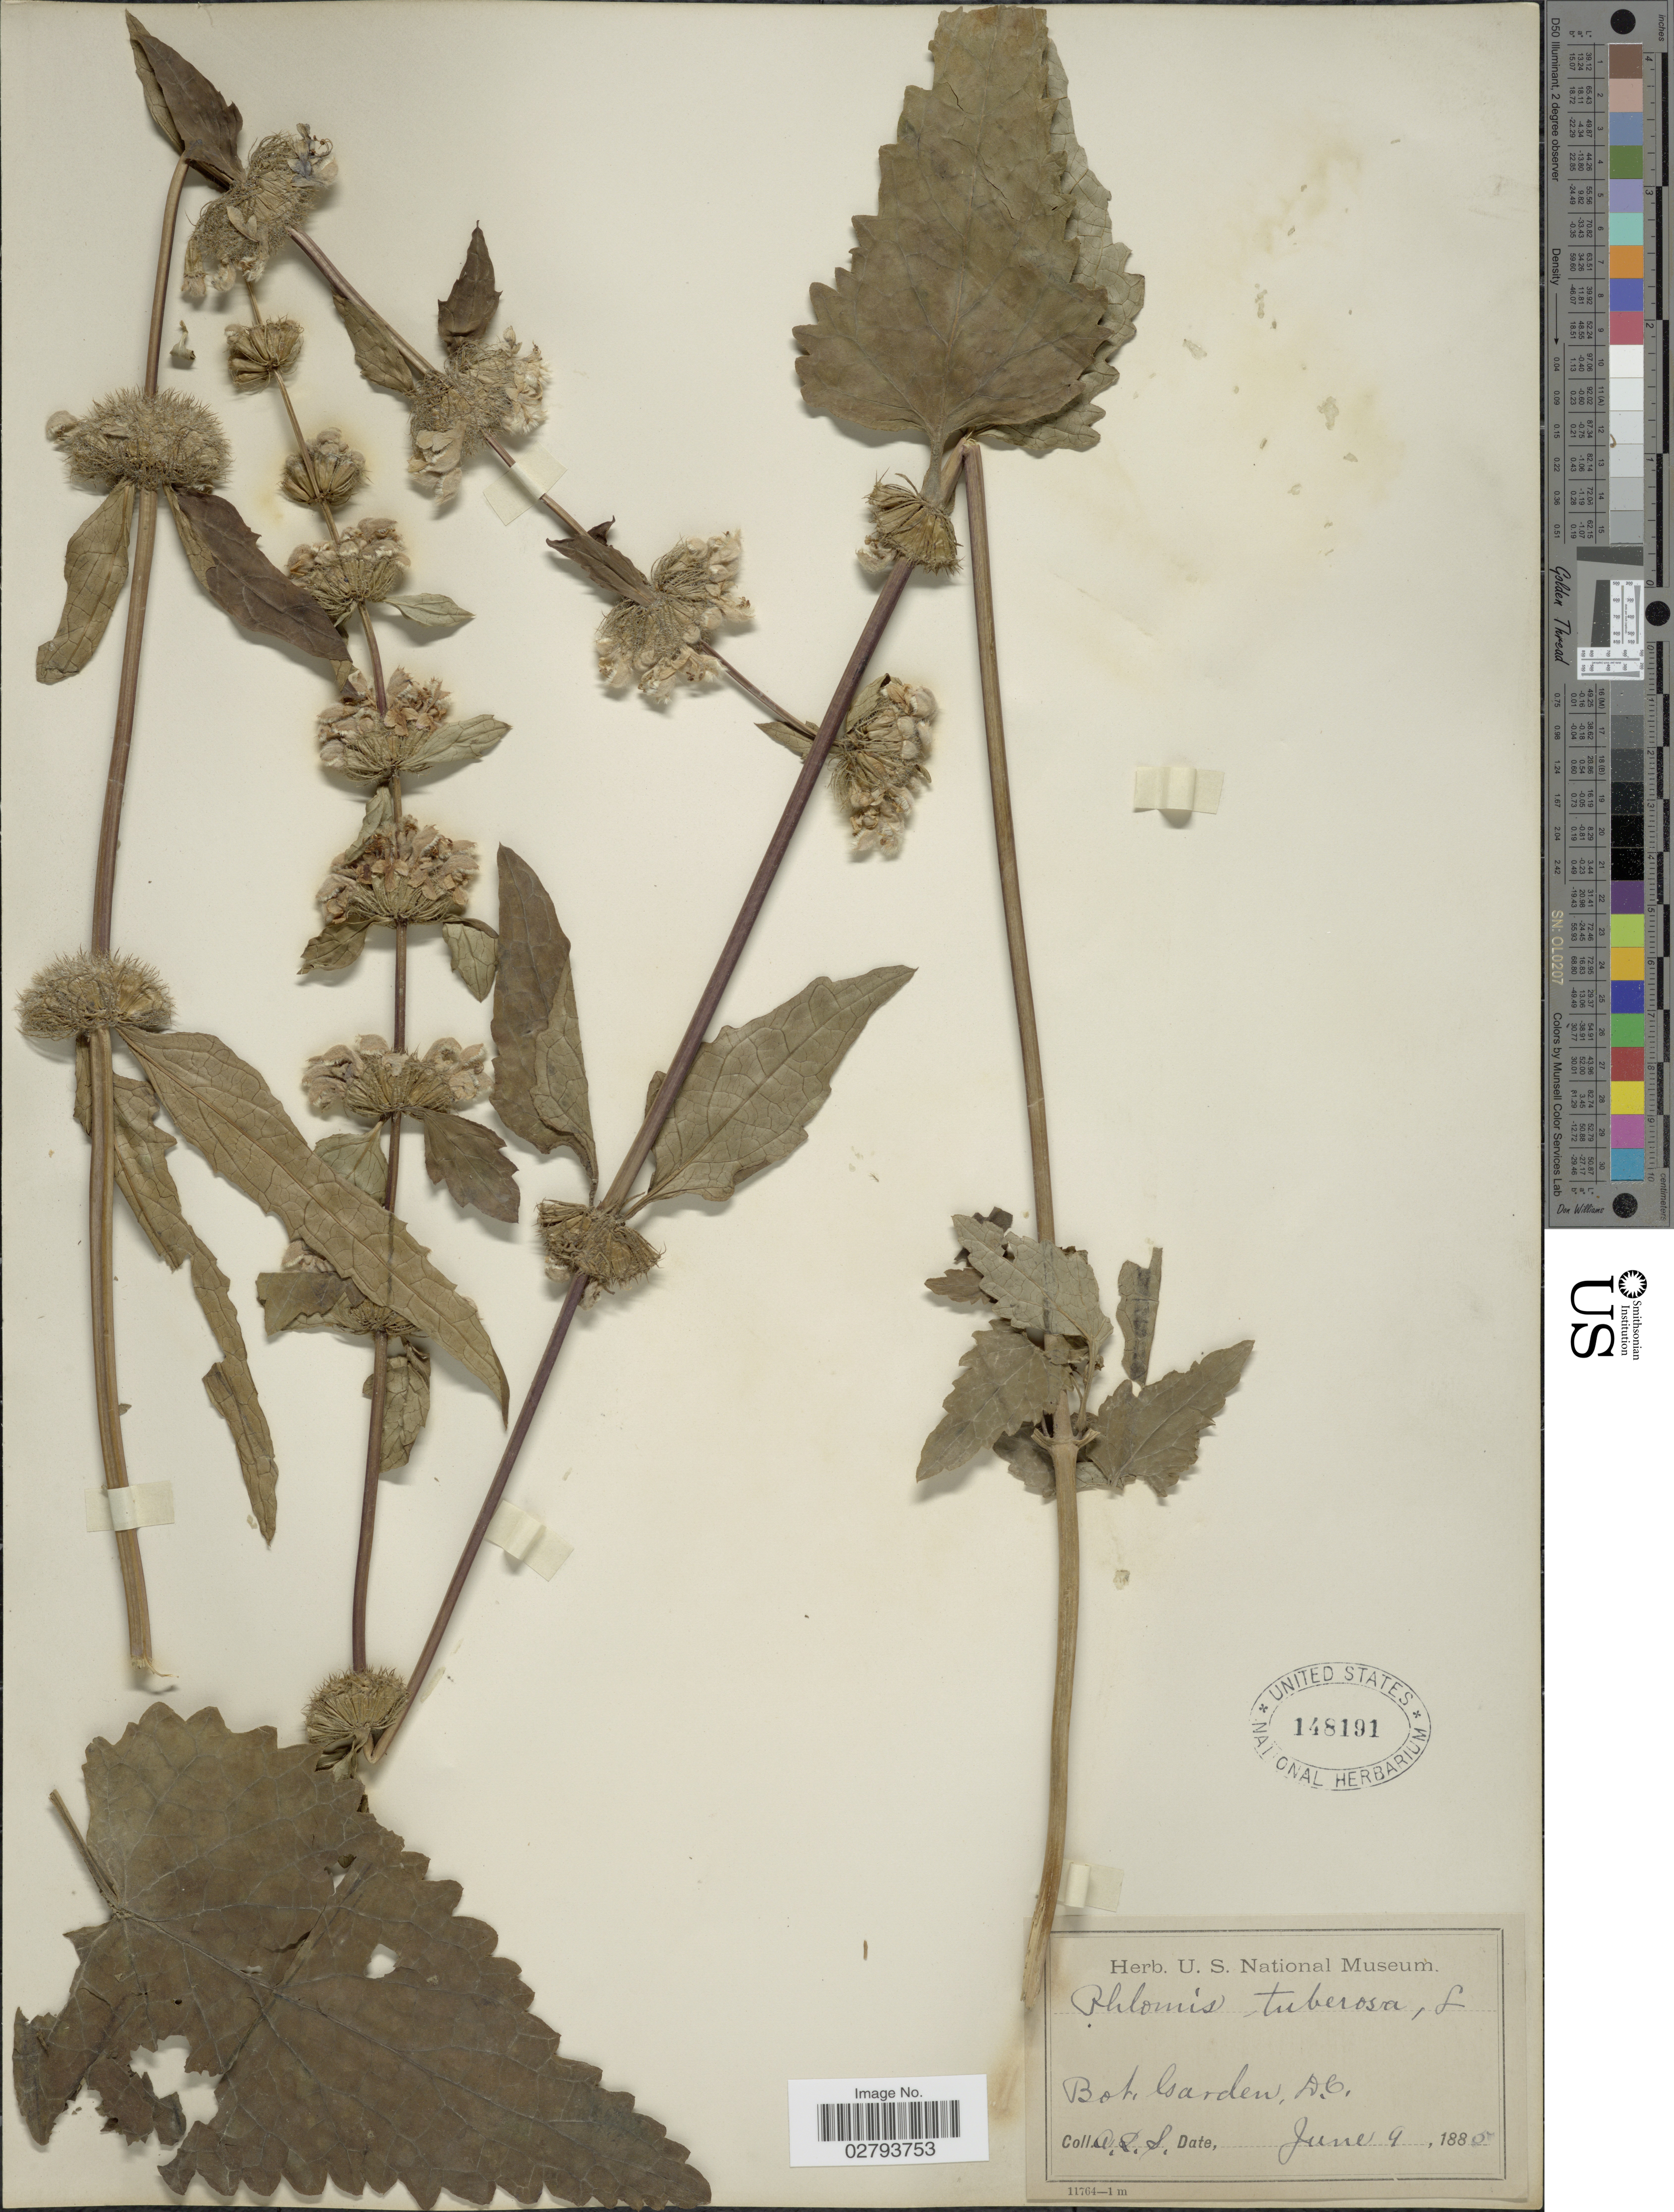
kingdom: Plantae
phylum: Tracheophyta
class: Magnoliopsida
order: Lamiales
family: Lamiaceae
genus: Phlomoides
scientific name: Phlomoides tuberosa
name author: (L.) Moench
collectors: A.L.S.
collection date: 1885-06-09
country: United States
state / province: District of Columbia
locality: Bot. Garden, D.C.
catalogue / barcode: US 148191